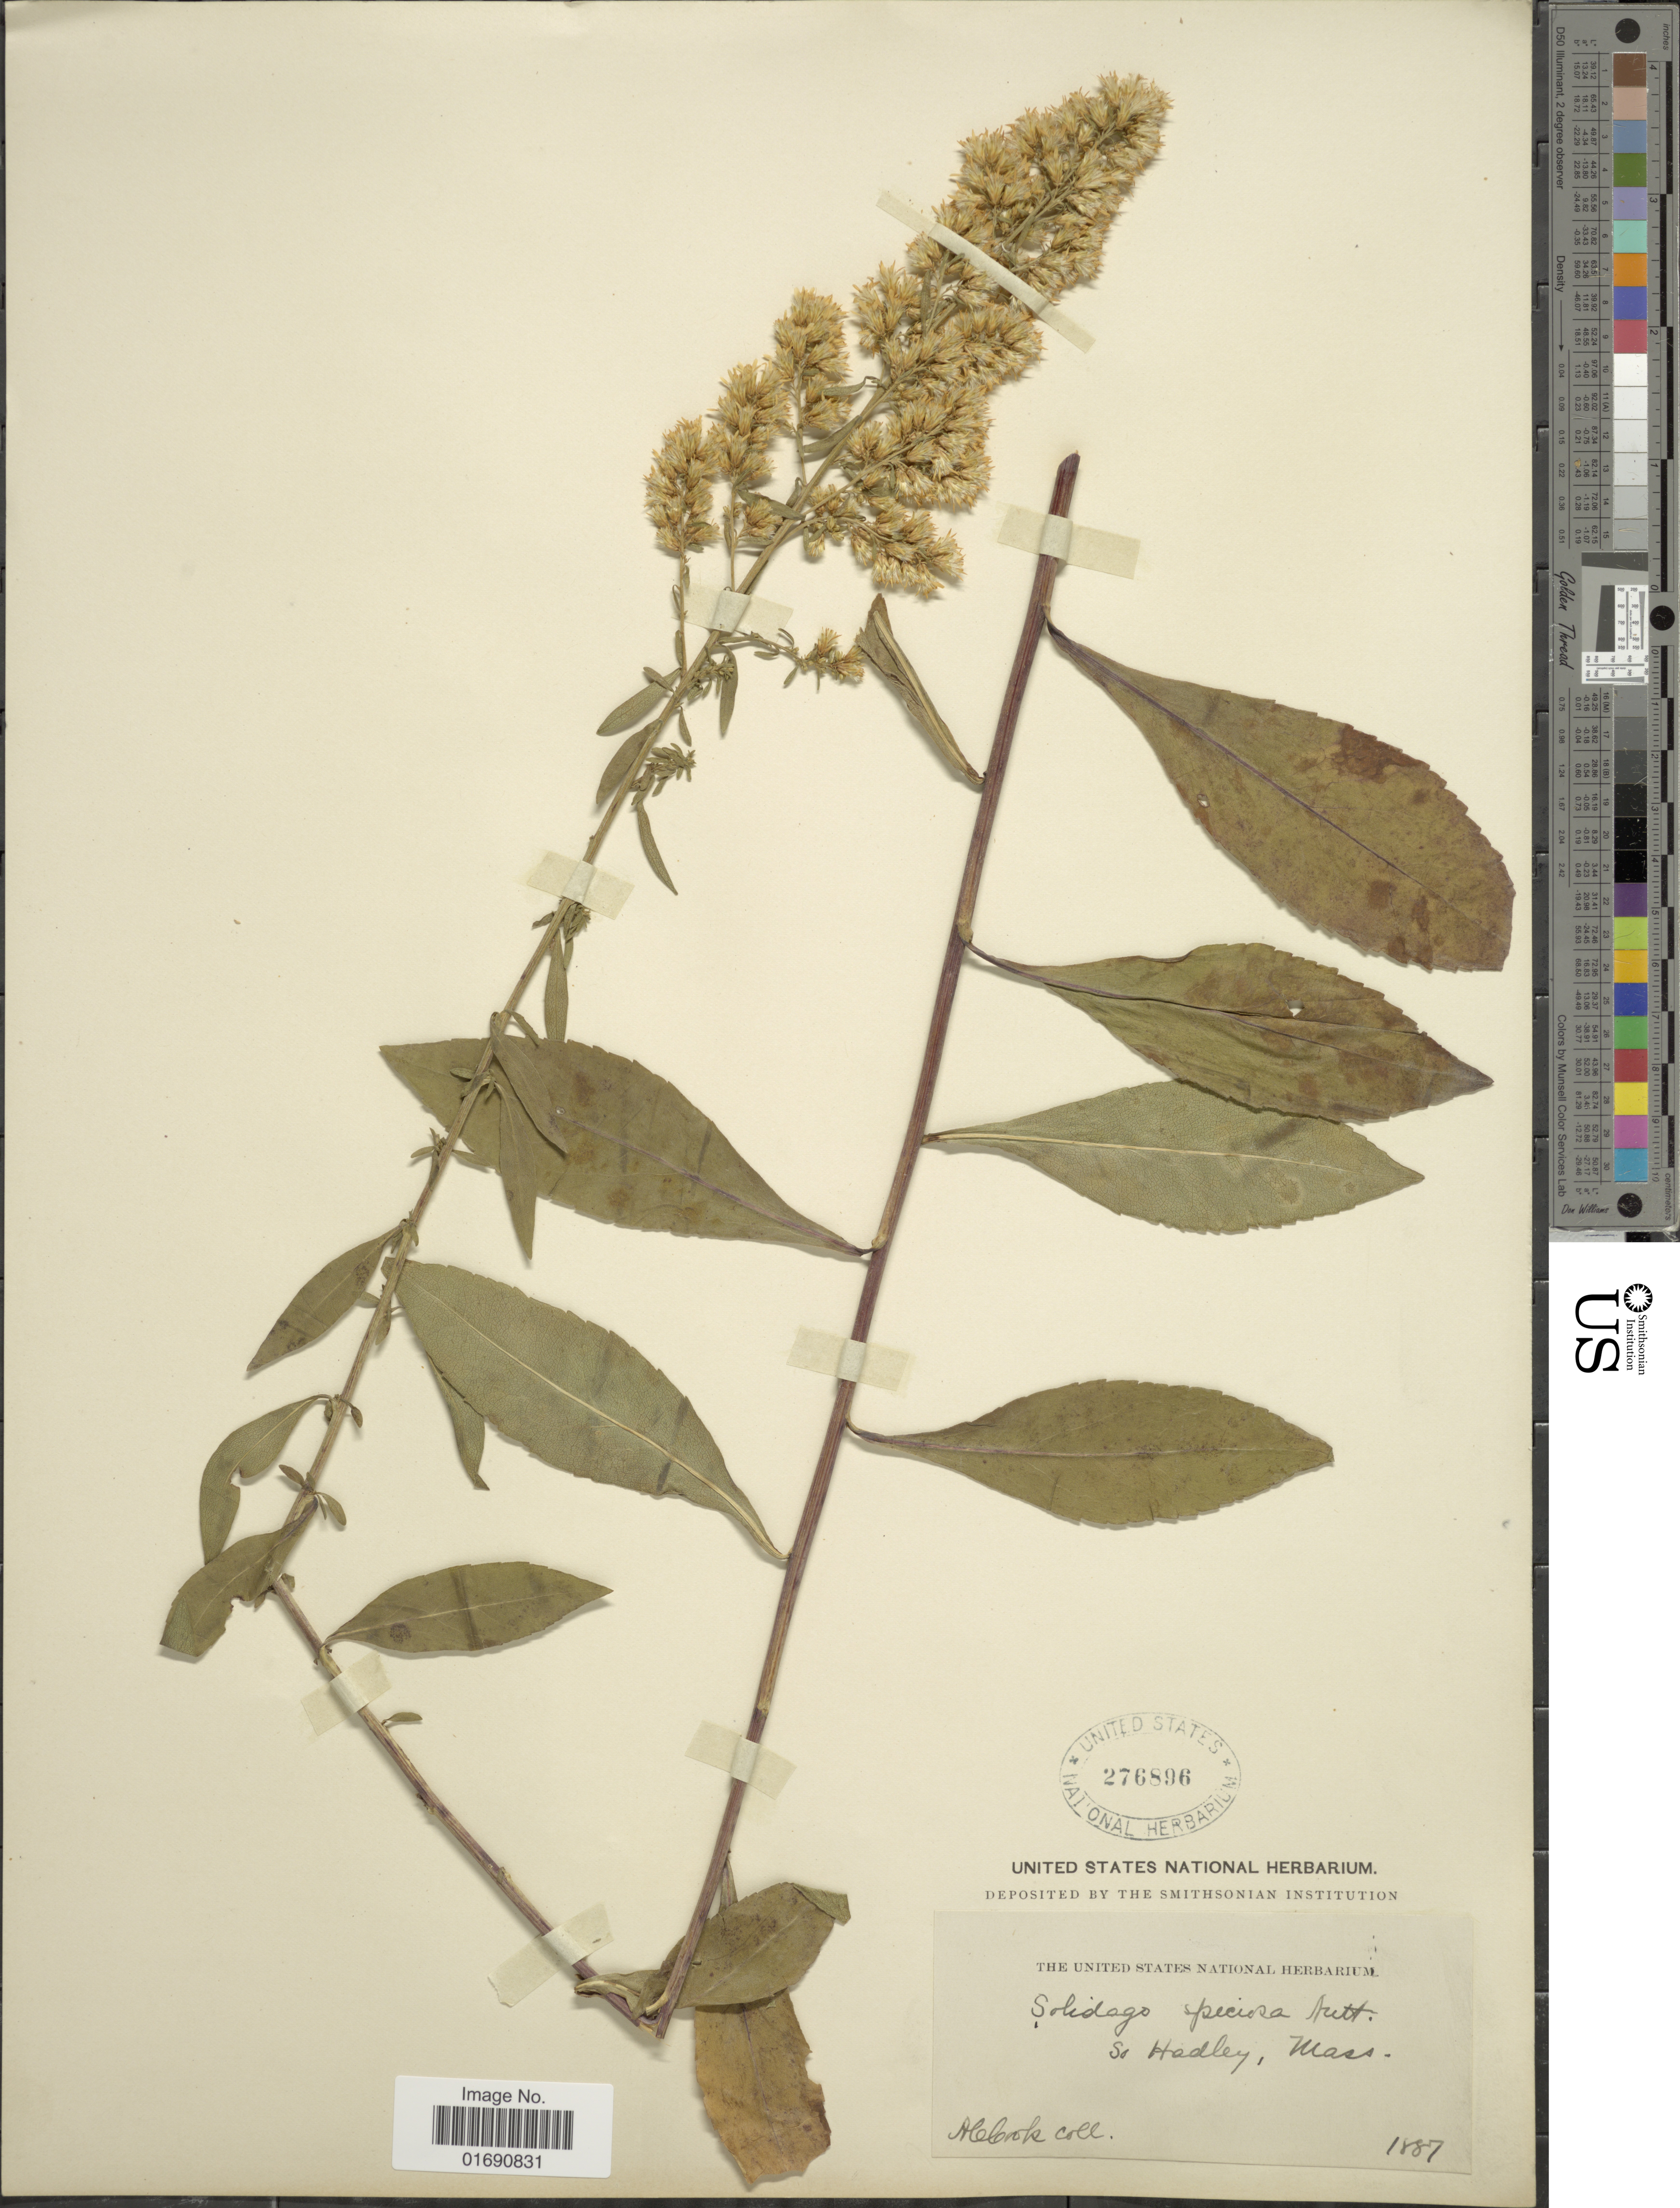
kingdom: Plantae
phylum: Tracheophyta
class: Magnoliopsida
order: Asterales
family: Asteraceae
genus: Solidago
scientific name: Solidago speciosa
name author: Nutt.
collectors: A. Cook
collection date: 1887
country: United States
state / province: Massachusetts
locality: So. Hadley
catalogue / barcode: US 276896